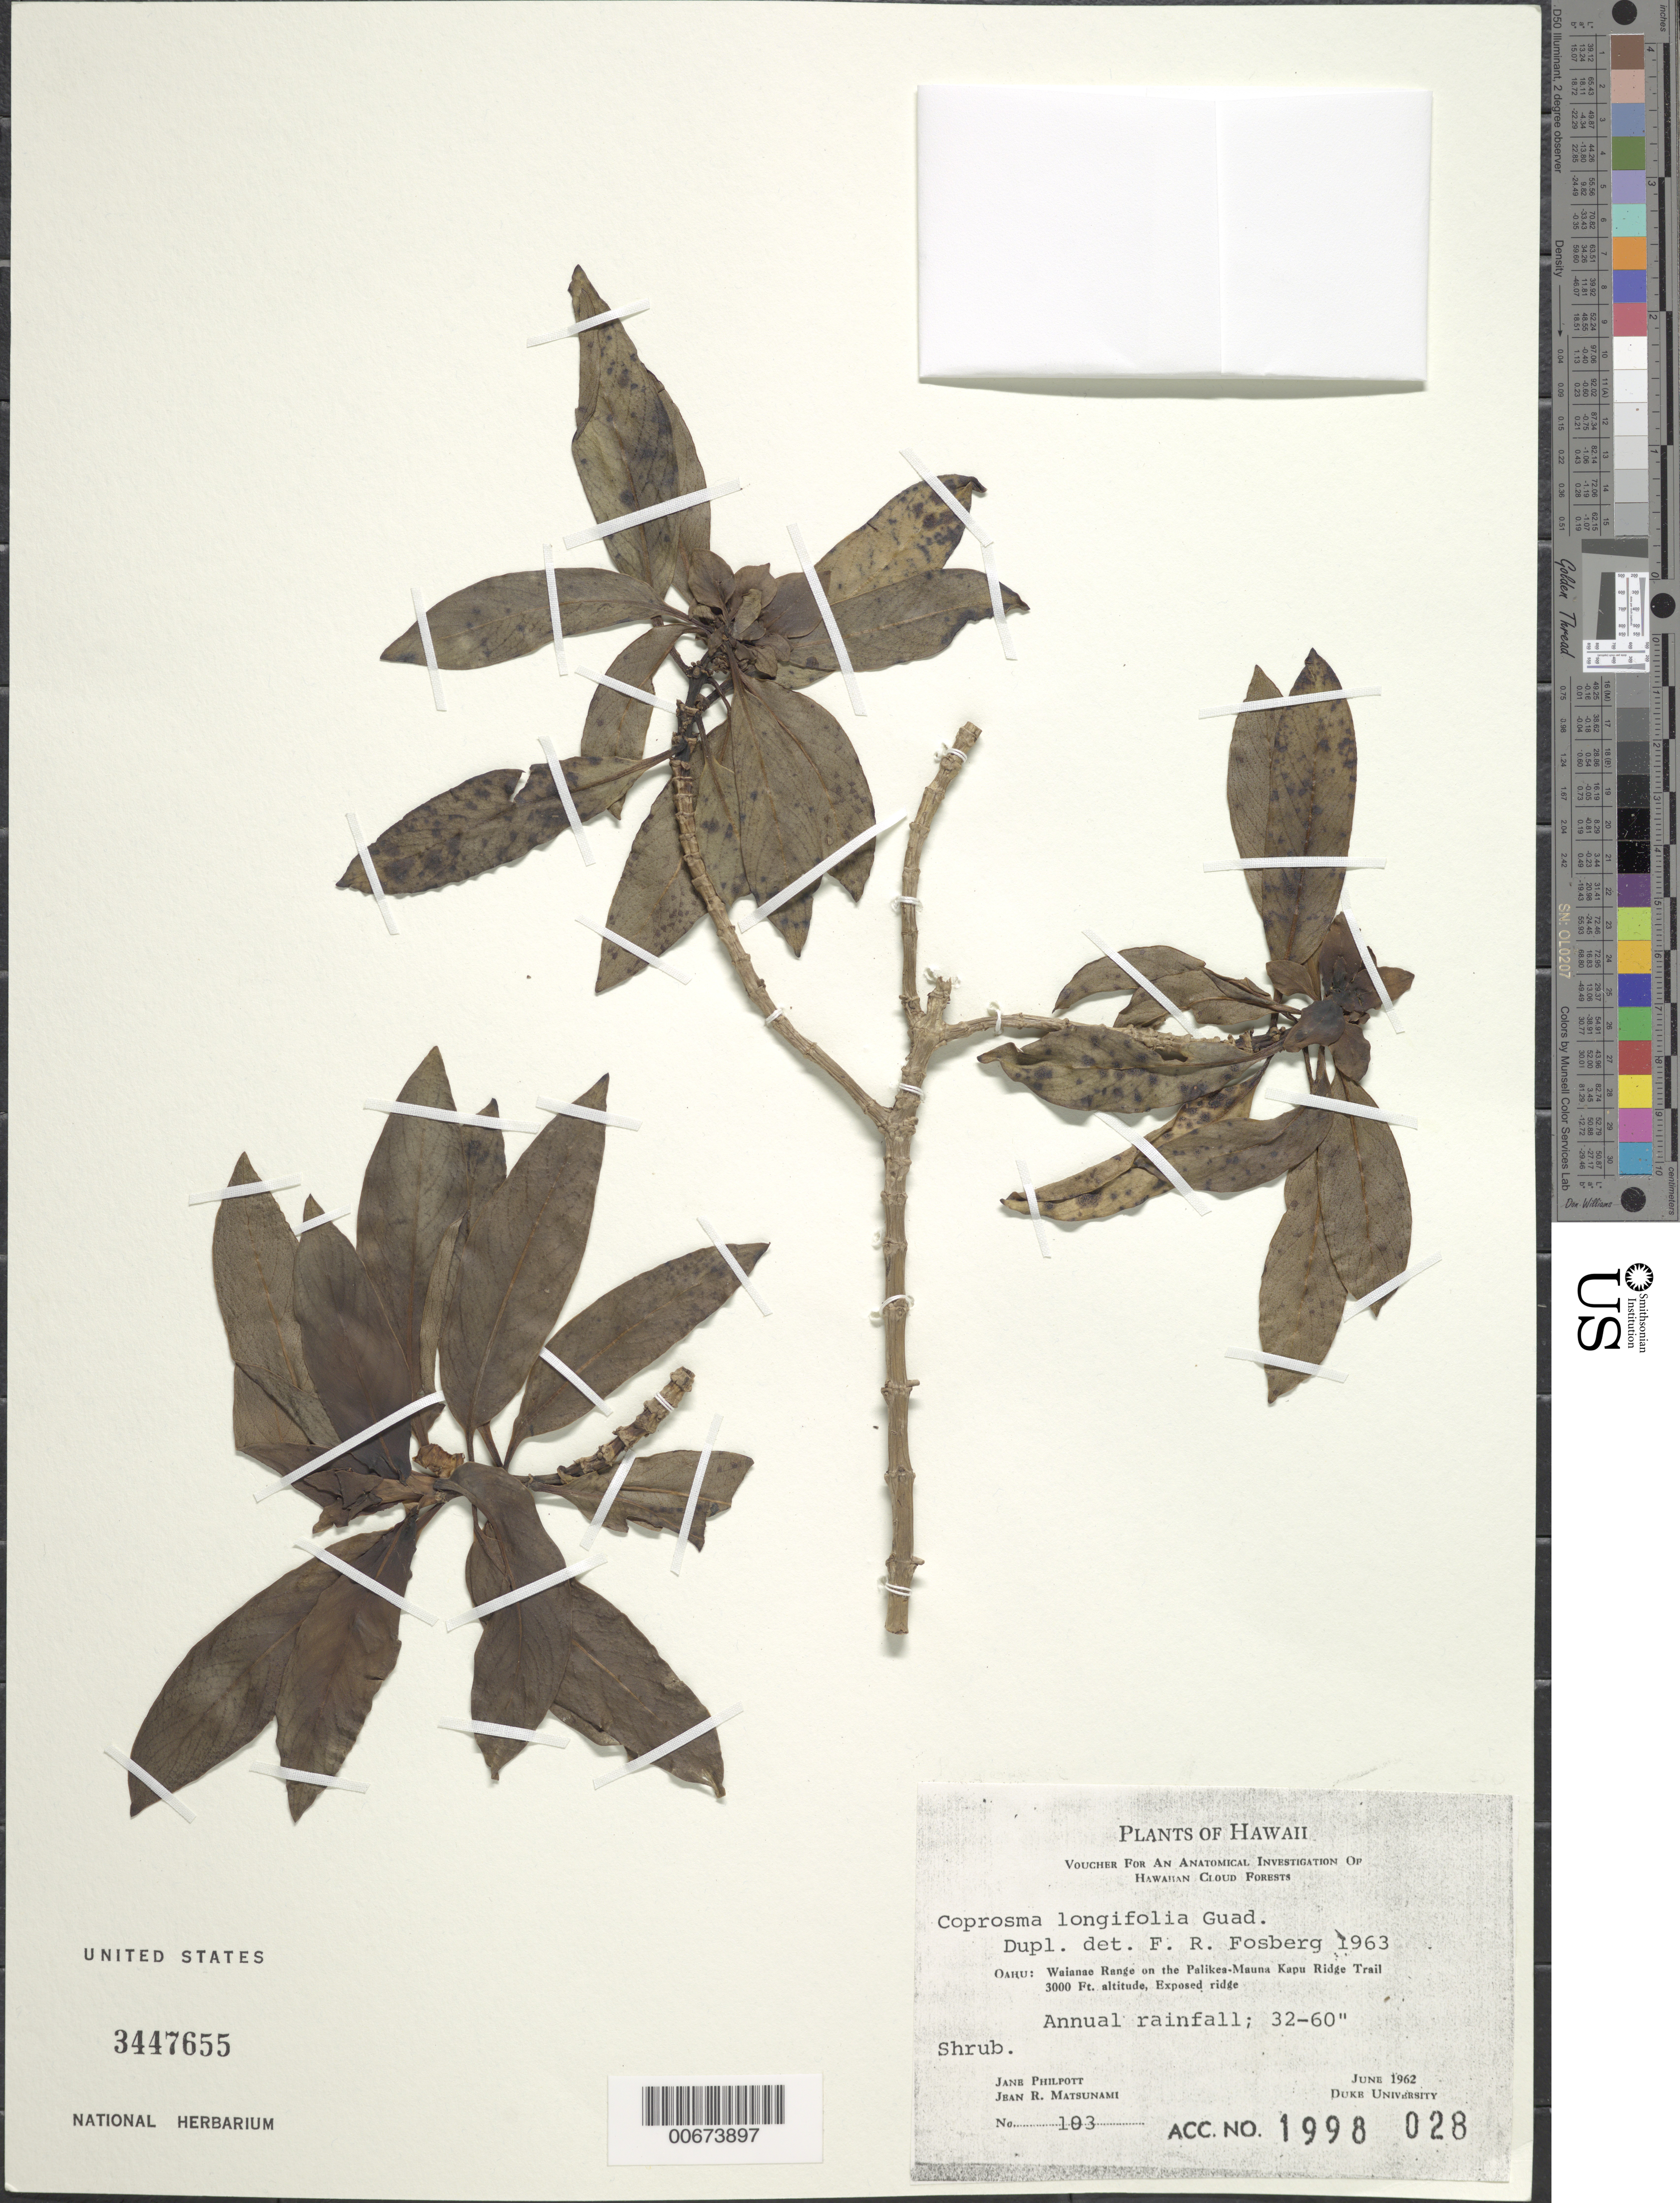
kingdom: Plantae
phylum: Tracheophyta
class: Magnoliopsida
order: Gentianales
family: Rubiaceae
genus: Coprosma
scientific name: Coprosma longifolia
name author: A. Gray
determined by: Fosberg, F. R.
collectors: J. Philpott & J. Matsunami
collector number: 103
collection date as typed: Jun 1962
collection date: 1962-06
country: United States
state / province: Hawaii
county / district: Honolulu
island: Oahu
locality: Waianae Range on Palikea-Mauna Kapu Ridge Trail, exposed ridge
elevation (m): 914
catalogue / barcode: US 3447655